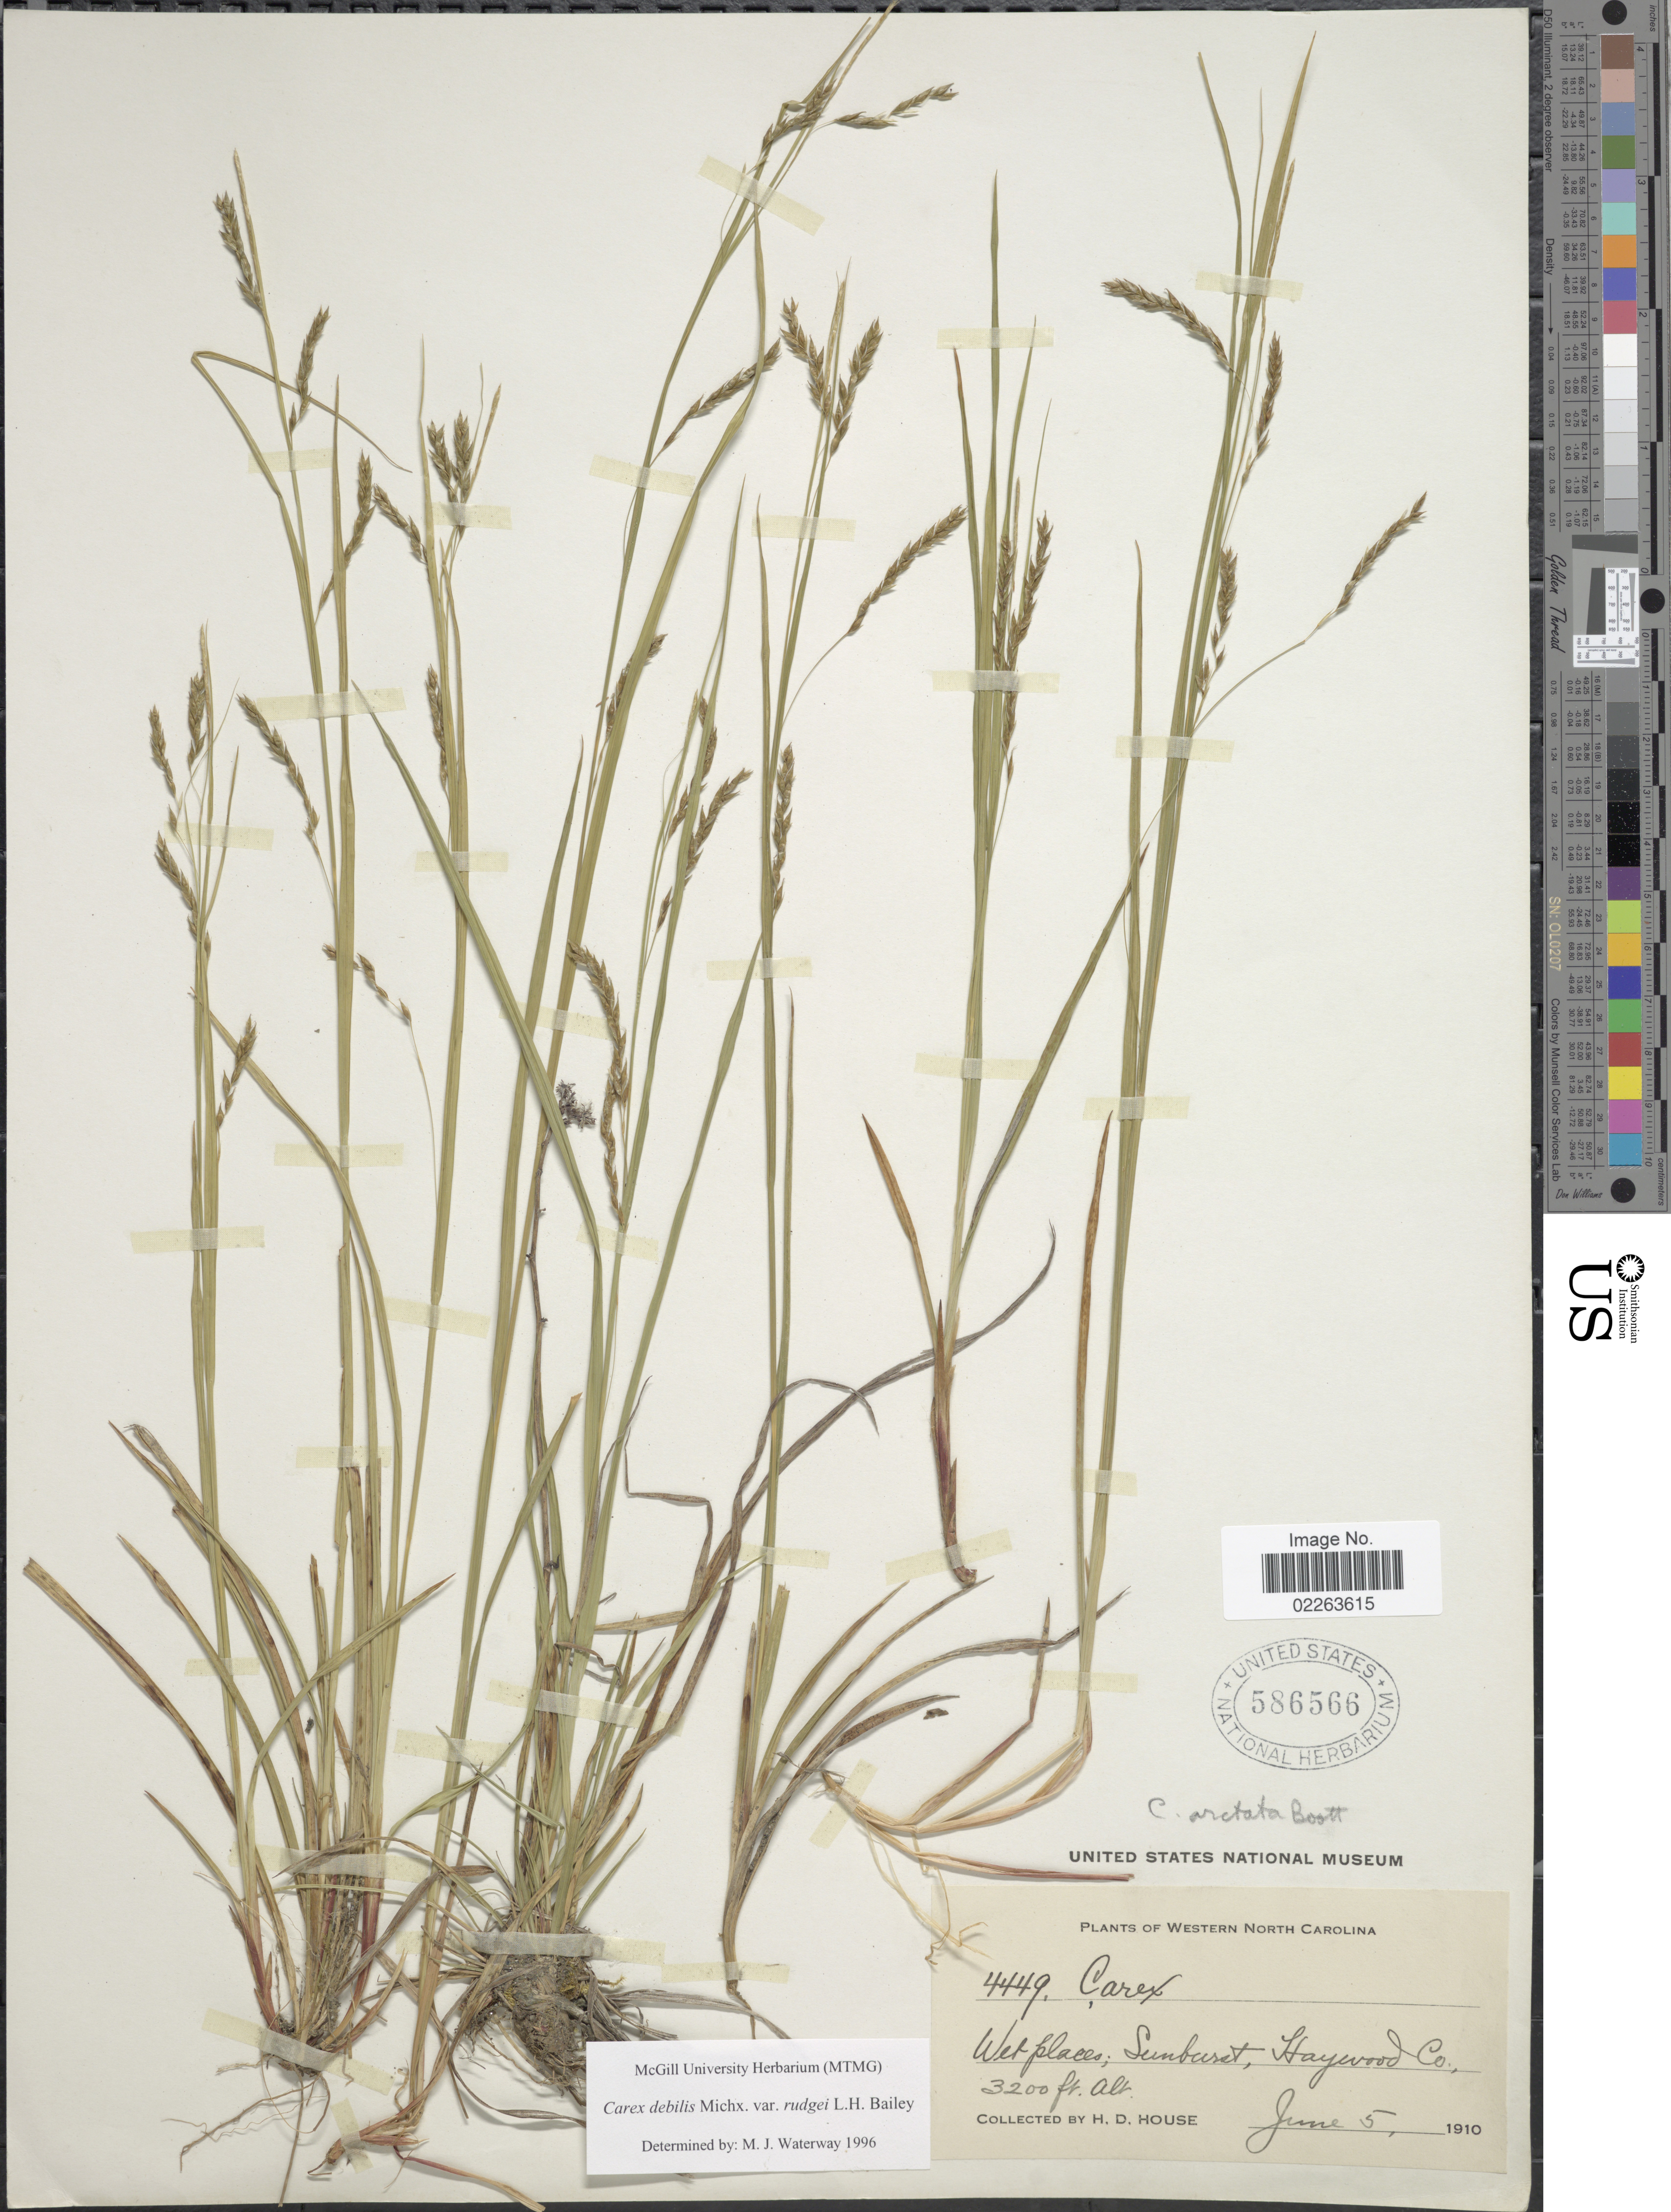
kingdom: Plantae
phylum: Tracheophyta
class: Liliopsida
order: Poales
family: Cyperaceae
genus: Carex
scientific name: Carex flexuosa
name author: Muhl. ex Willd.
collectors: H. D. House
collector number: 4449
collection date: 1910-06-05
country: United States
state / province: North Carolina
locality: Western North Carolina, Sunburst, Haywood Co.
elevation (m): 975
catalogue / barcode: US 586566